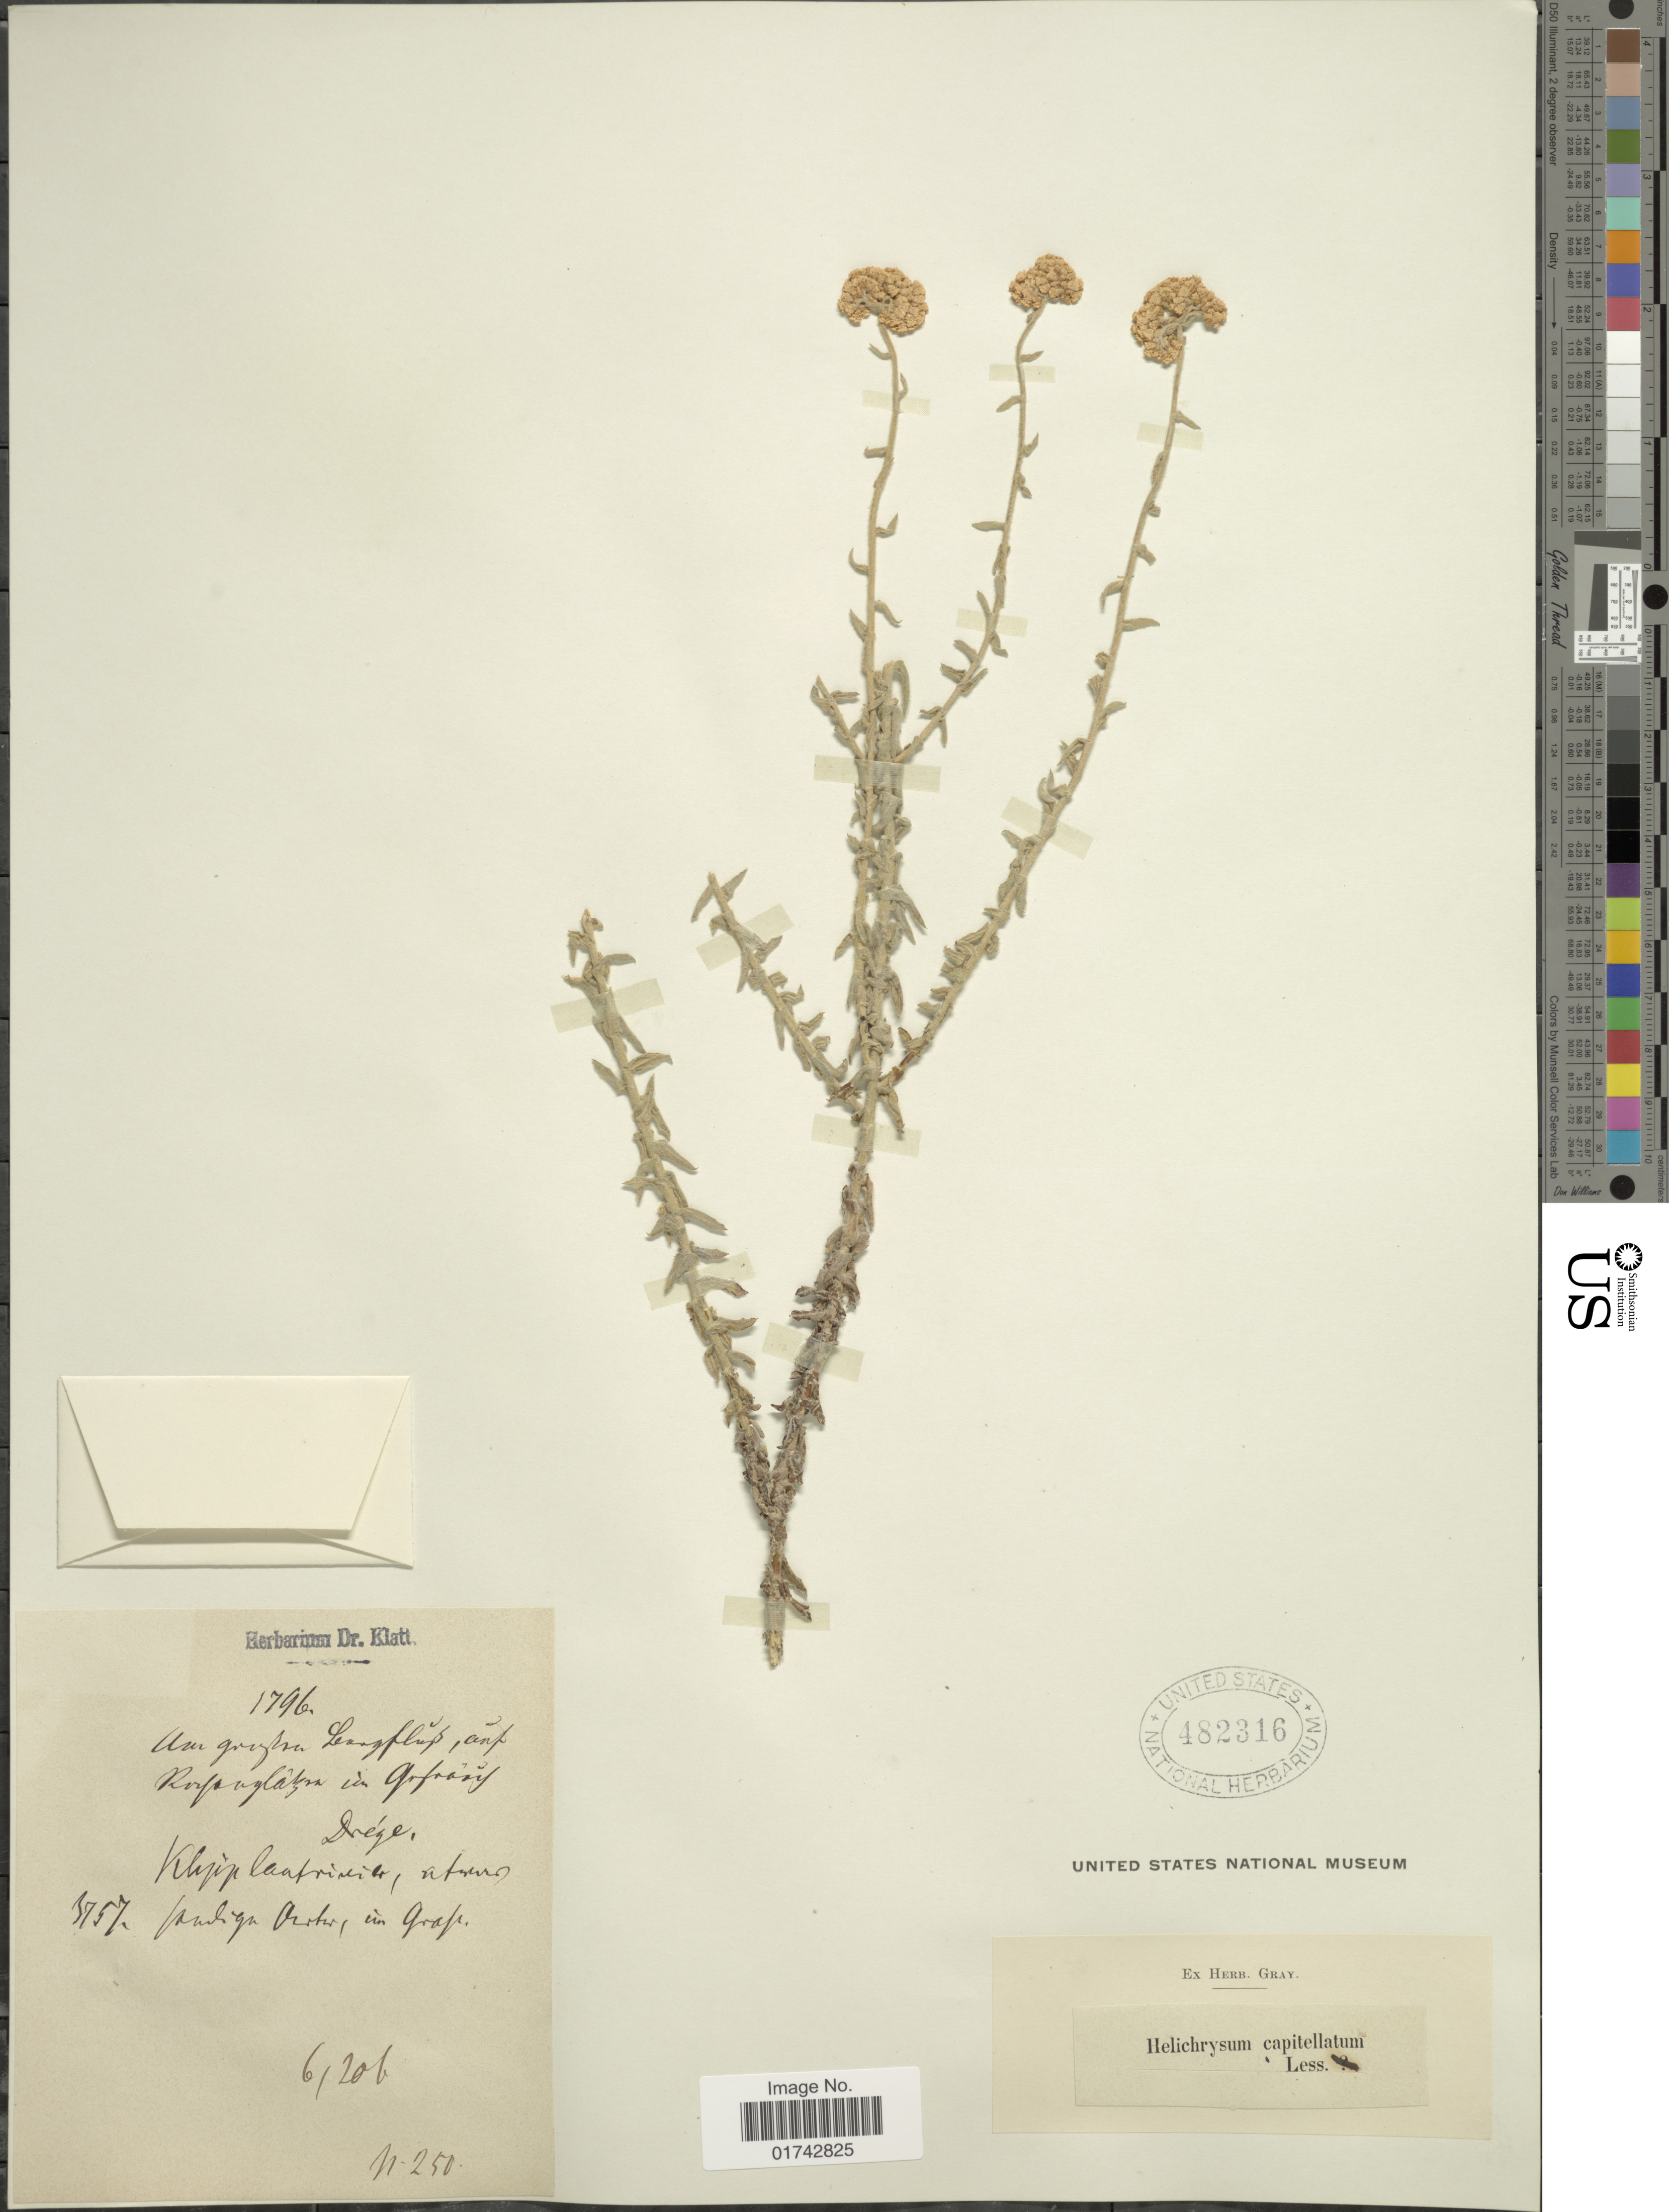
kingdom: Plantae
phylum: Tracheophyta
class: Magnoliopsida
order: Asterales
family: Asteraceae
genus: Helichrysum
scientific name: Helichrysum capitellatum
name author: D. Don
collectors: ex herb. Dr. Klatt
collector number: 250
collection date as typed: Transcribed d/m/y: 20/6/61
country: South Africa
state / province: Eastern Cape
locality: Klipplaatfriesen, atmurs vaulgen Arster, in Grape [interpreted]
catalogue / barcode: US 482316